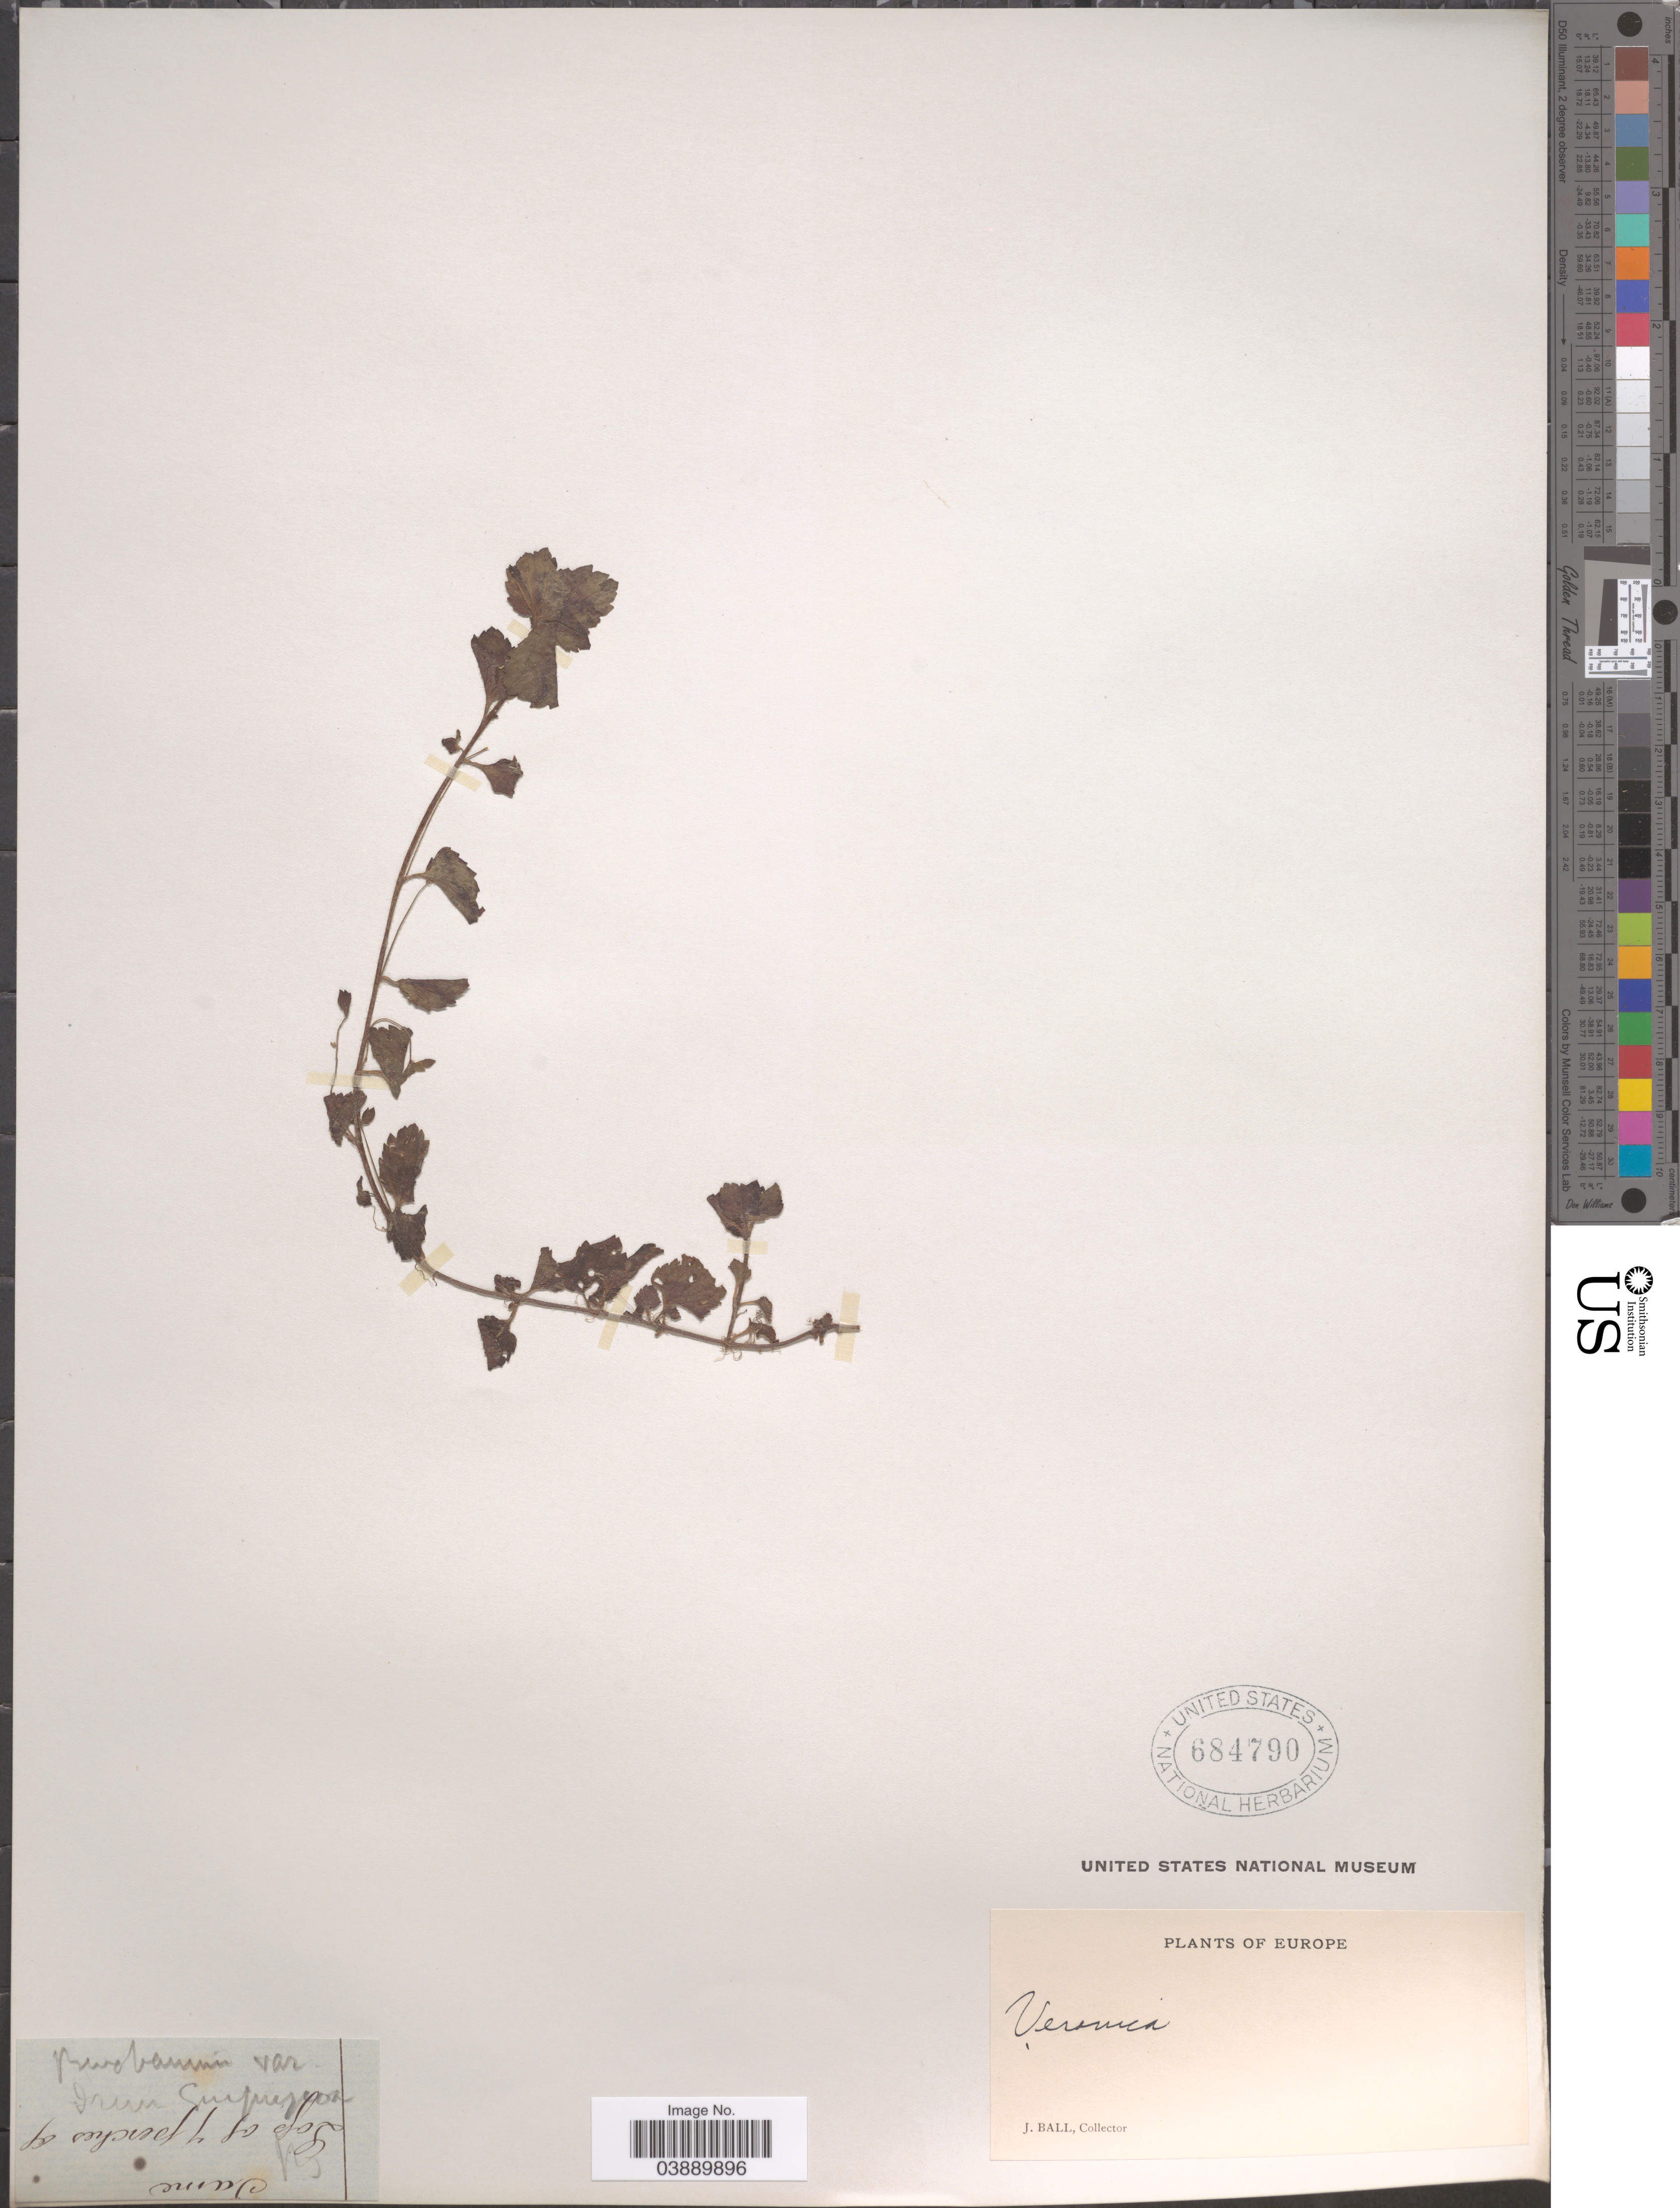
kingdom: Plantae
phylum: Tracheophyta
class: Magnoliopsida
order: Lamiales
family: Plantaginaceae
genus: Veronica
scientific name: Veronica persica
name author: Poir.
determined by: Albach, Dirk C.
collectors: J. Ball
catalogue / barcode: US 684790